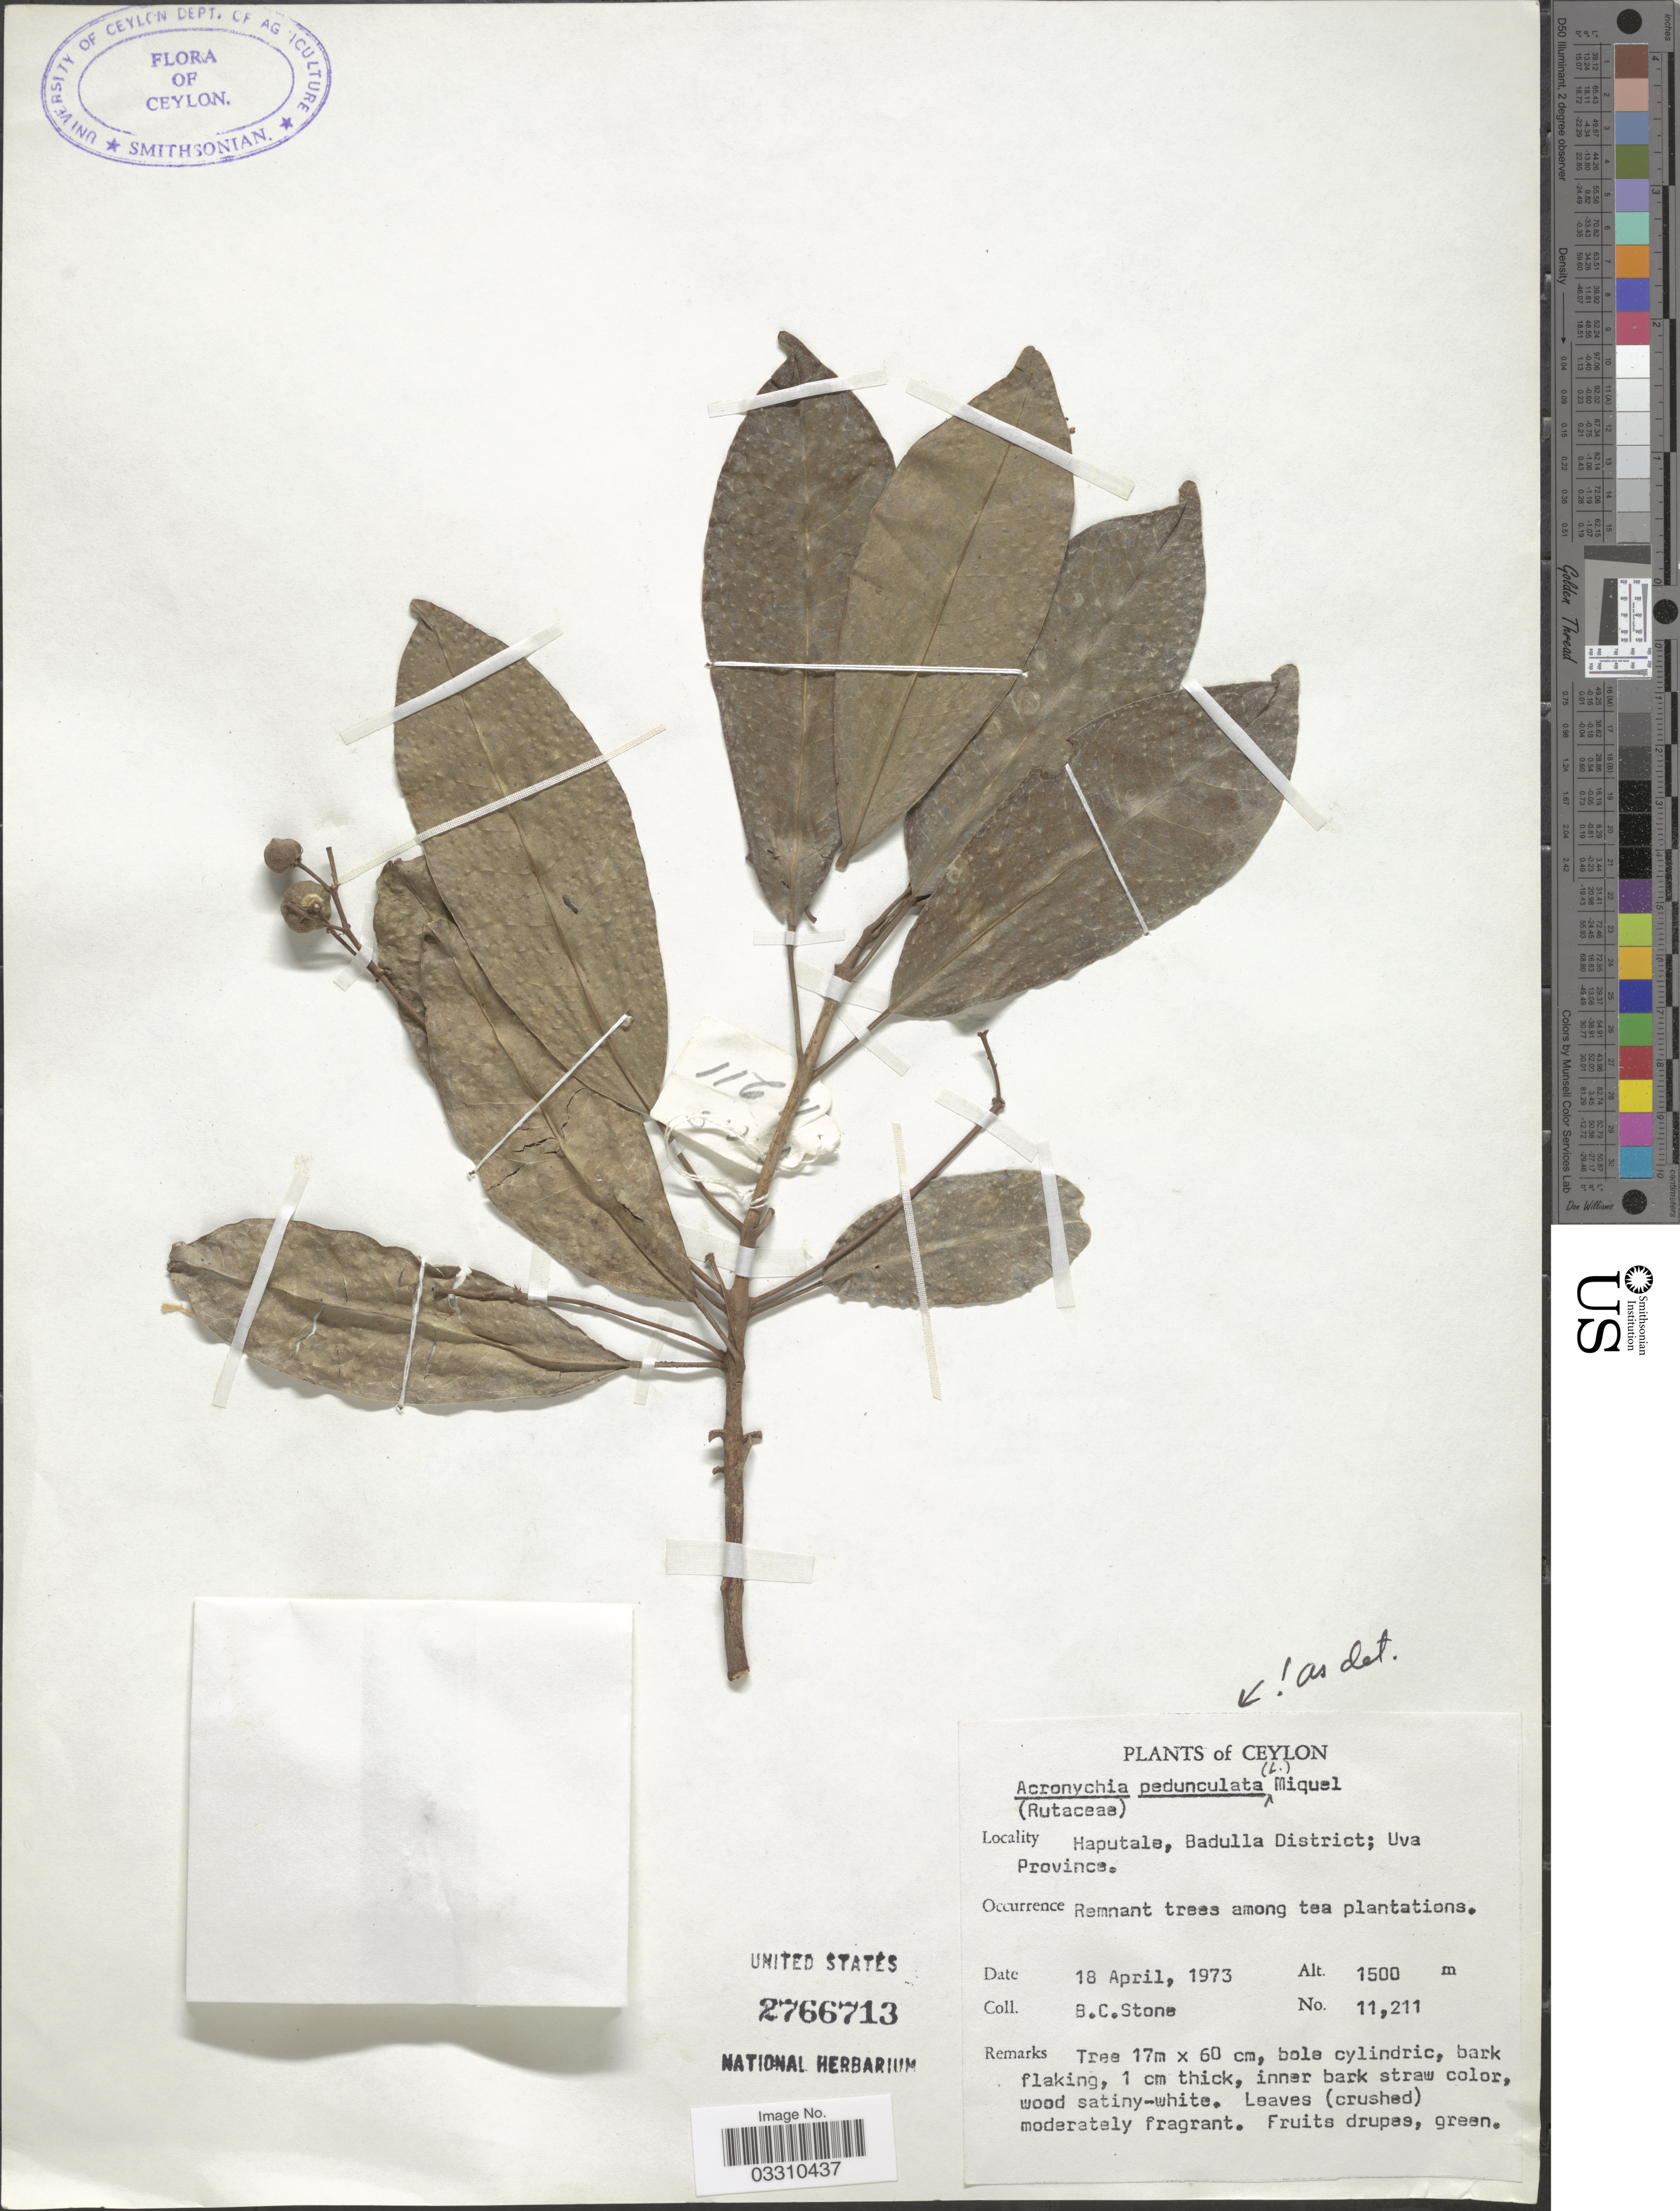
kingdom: Plantae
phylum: Tracheophyta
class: Magnoliopsida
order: Sapindales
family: Rutaceae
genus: Acronychia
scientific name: Acronychia pedunculata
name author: (L.) Miq.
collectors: B. C. Stone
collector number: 11211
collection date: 1973-04-18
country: Sri Lanka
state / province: Uva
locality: Ceylon, Haputale, Badulla District.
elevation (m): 1500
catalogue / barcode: US 2766713